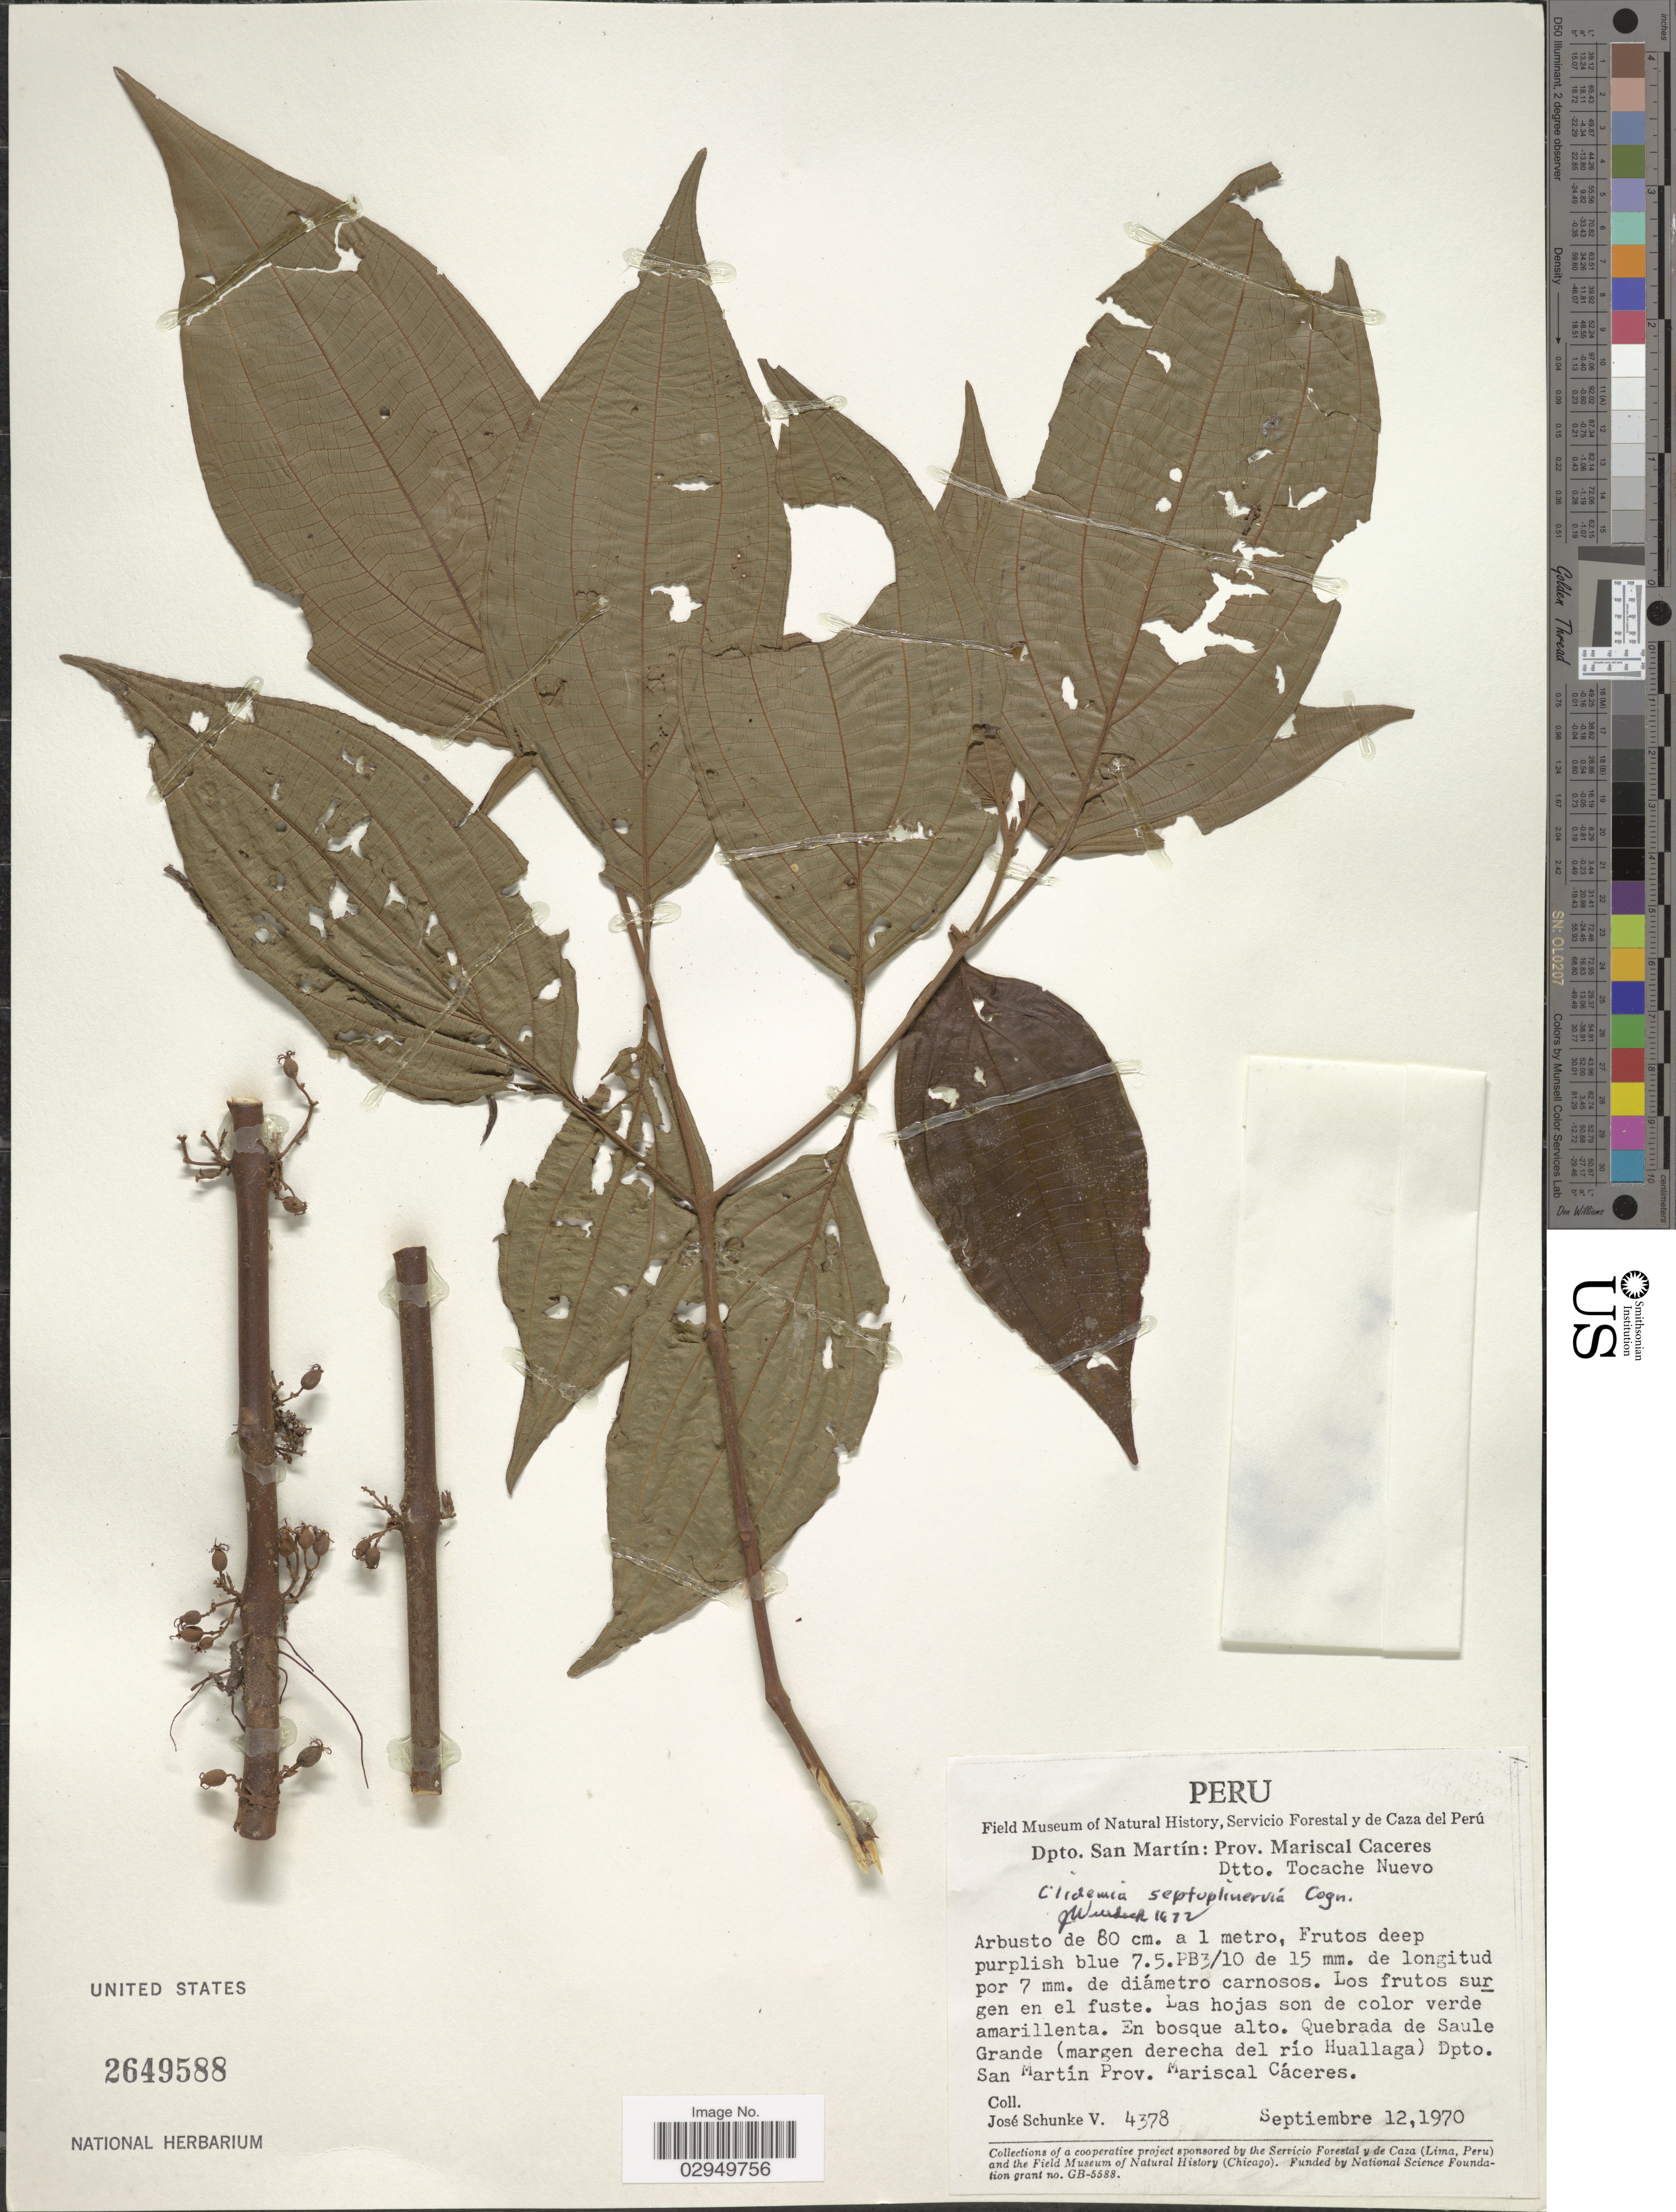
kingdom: Plantae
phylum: Tracheophyta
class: Magnoliopsida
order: Myrtales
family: Melastomataceae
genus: Clidemia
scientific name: Clidemia septuplinervia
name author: Cogn.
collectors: J. Schunke Vigo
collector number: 4378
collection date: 1970-09-12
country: Peru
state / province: San Martín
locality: Dpto. San Martín: Prov. Mariscal Caceres. Dtto. Tocache Nuevo. Quebrada de Saule Grande (margen derecha del río Huallaga) Dpto. San Martín Prov. Mariscal Cáceres.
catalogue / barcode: US 2649588